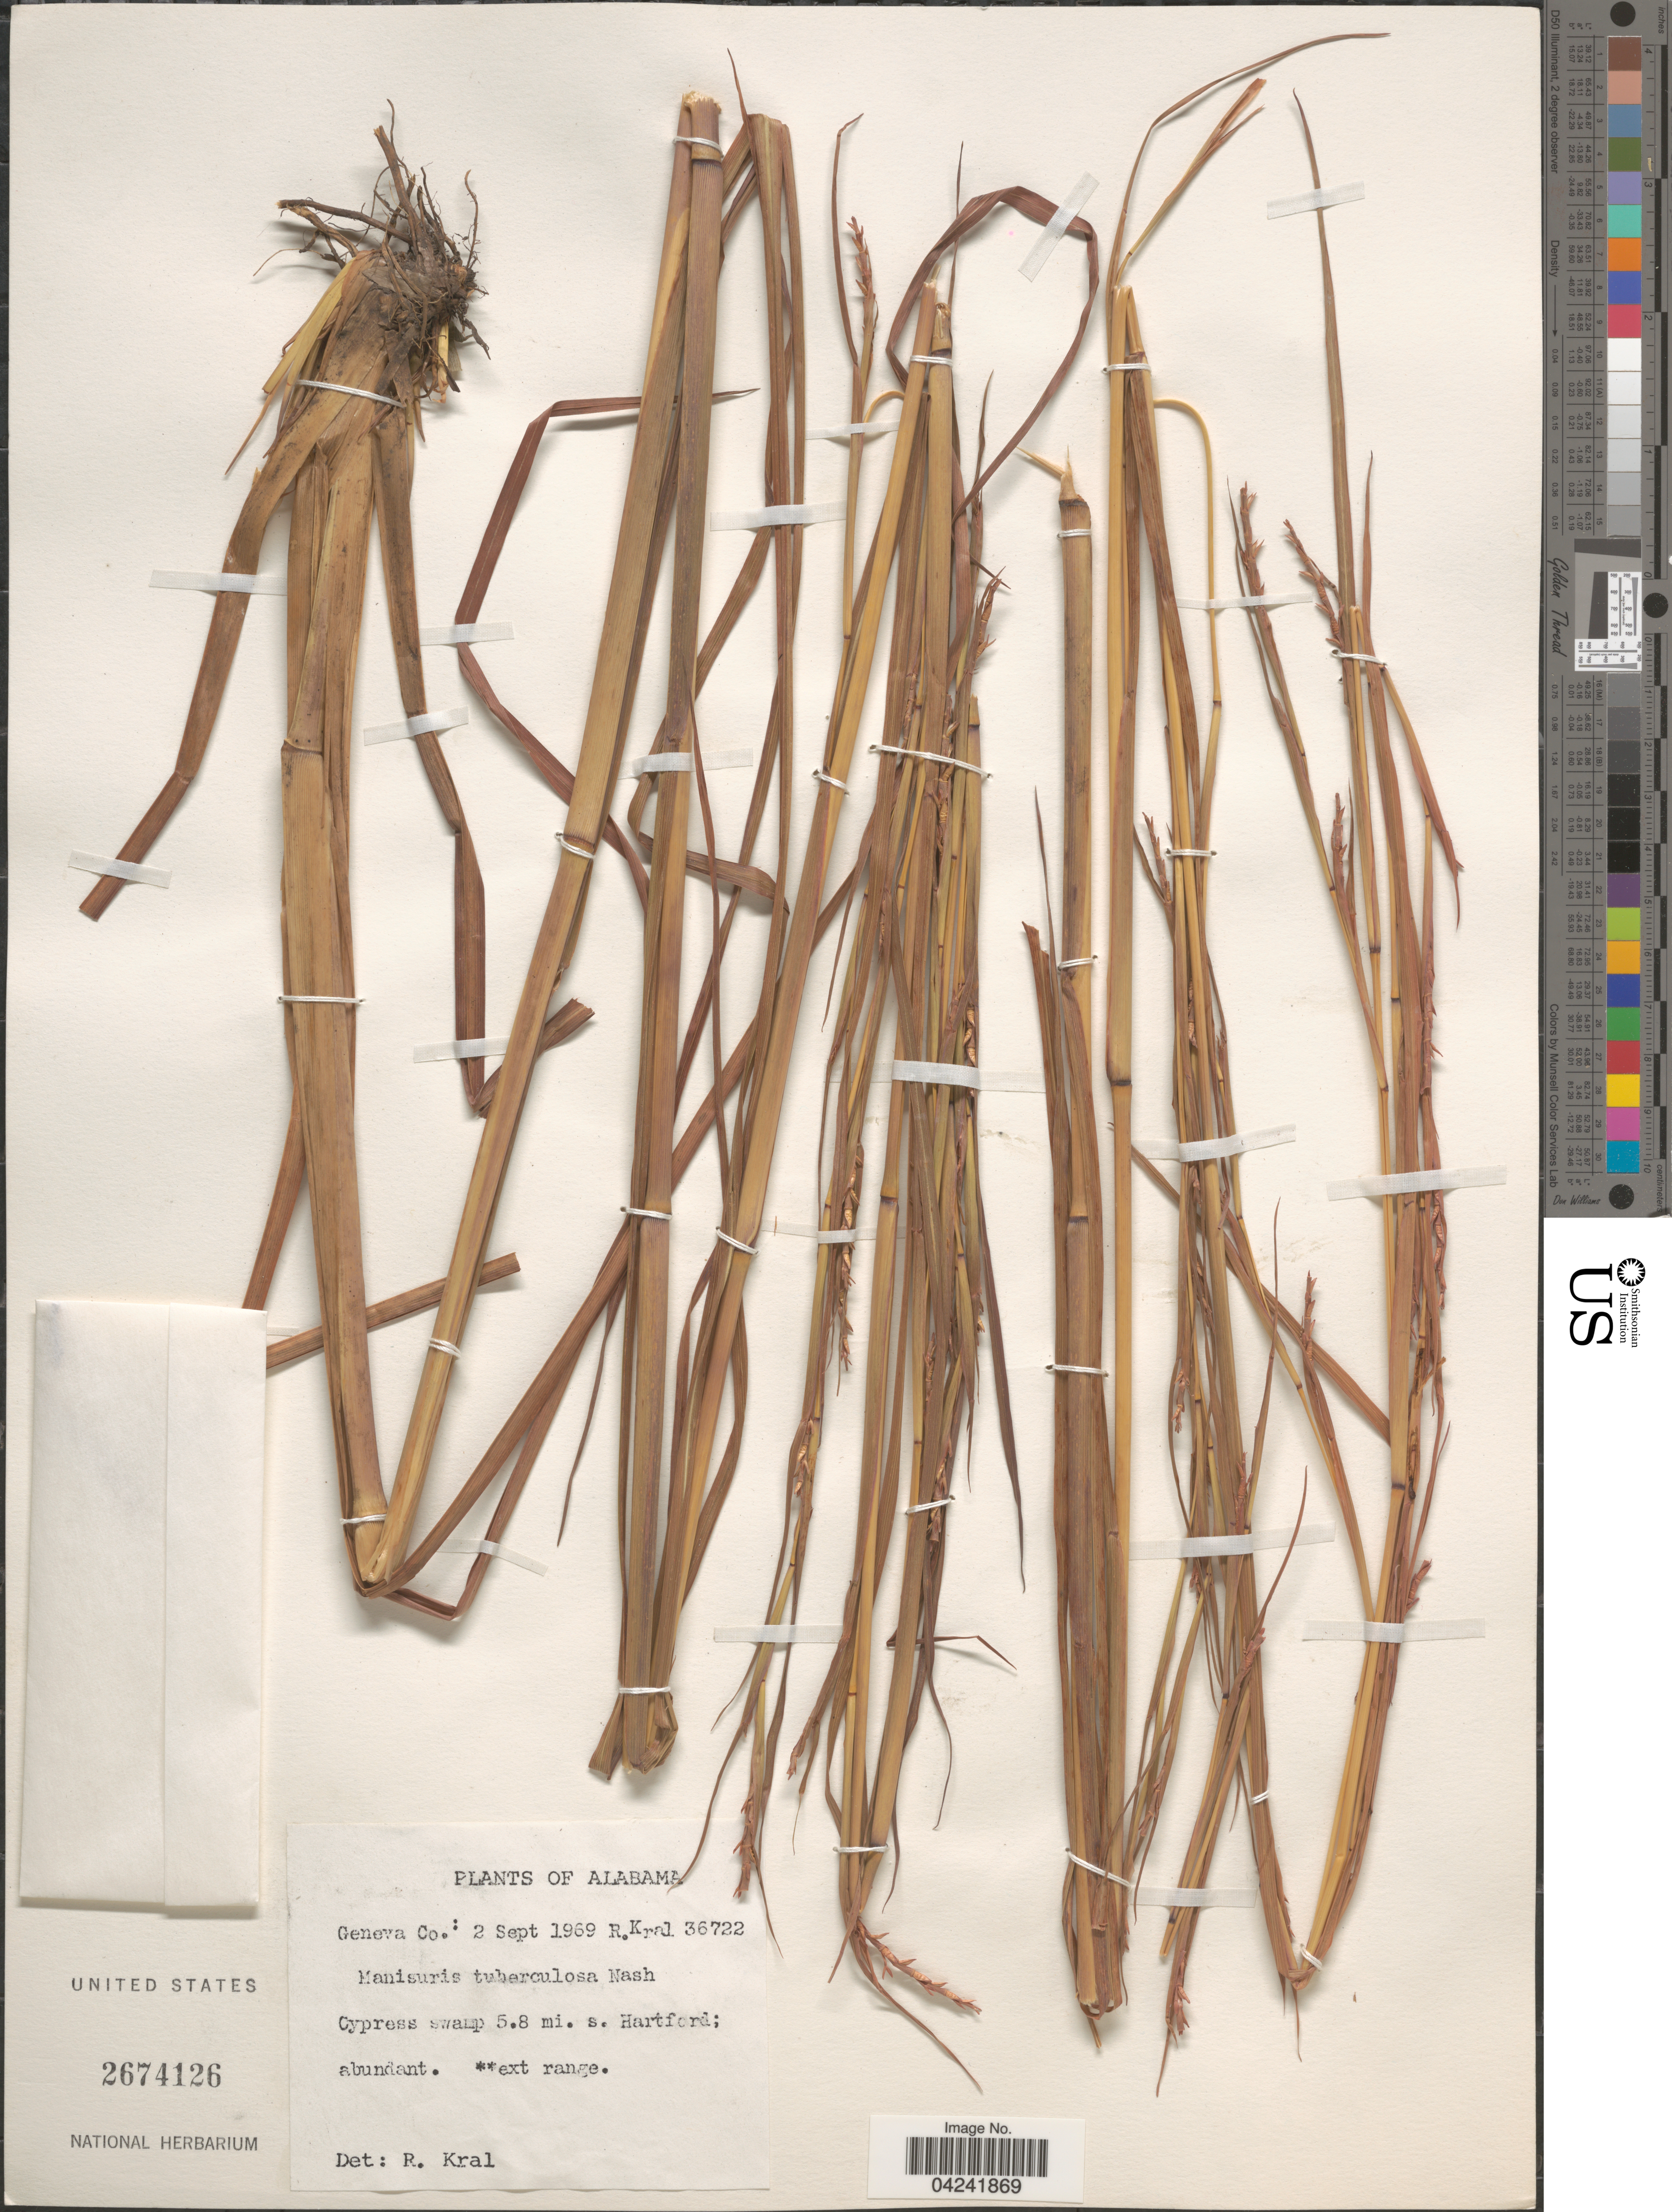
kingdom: Plantae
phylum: Tracheophyta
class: Liliopsida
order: Poales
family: Poaceae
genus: Mnesithea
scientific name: Mnesithea tuberculosa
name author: (Nash) de Koning & Sosef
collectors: R. Kral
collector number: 36722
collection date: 1969-09-02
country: United States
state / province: Alabama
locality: Geneva Co. Cypress swamp 5.8 mi. s. Hartford.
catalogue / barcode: US 2674126